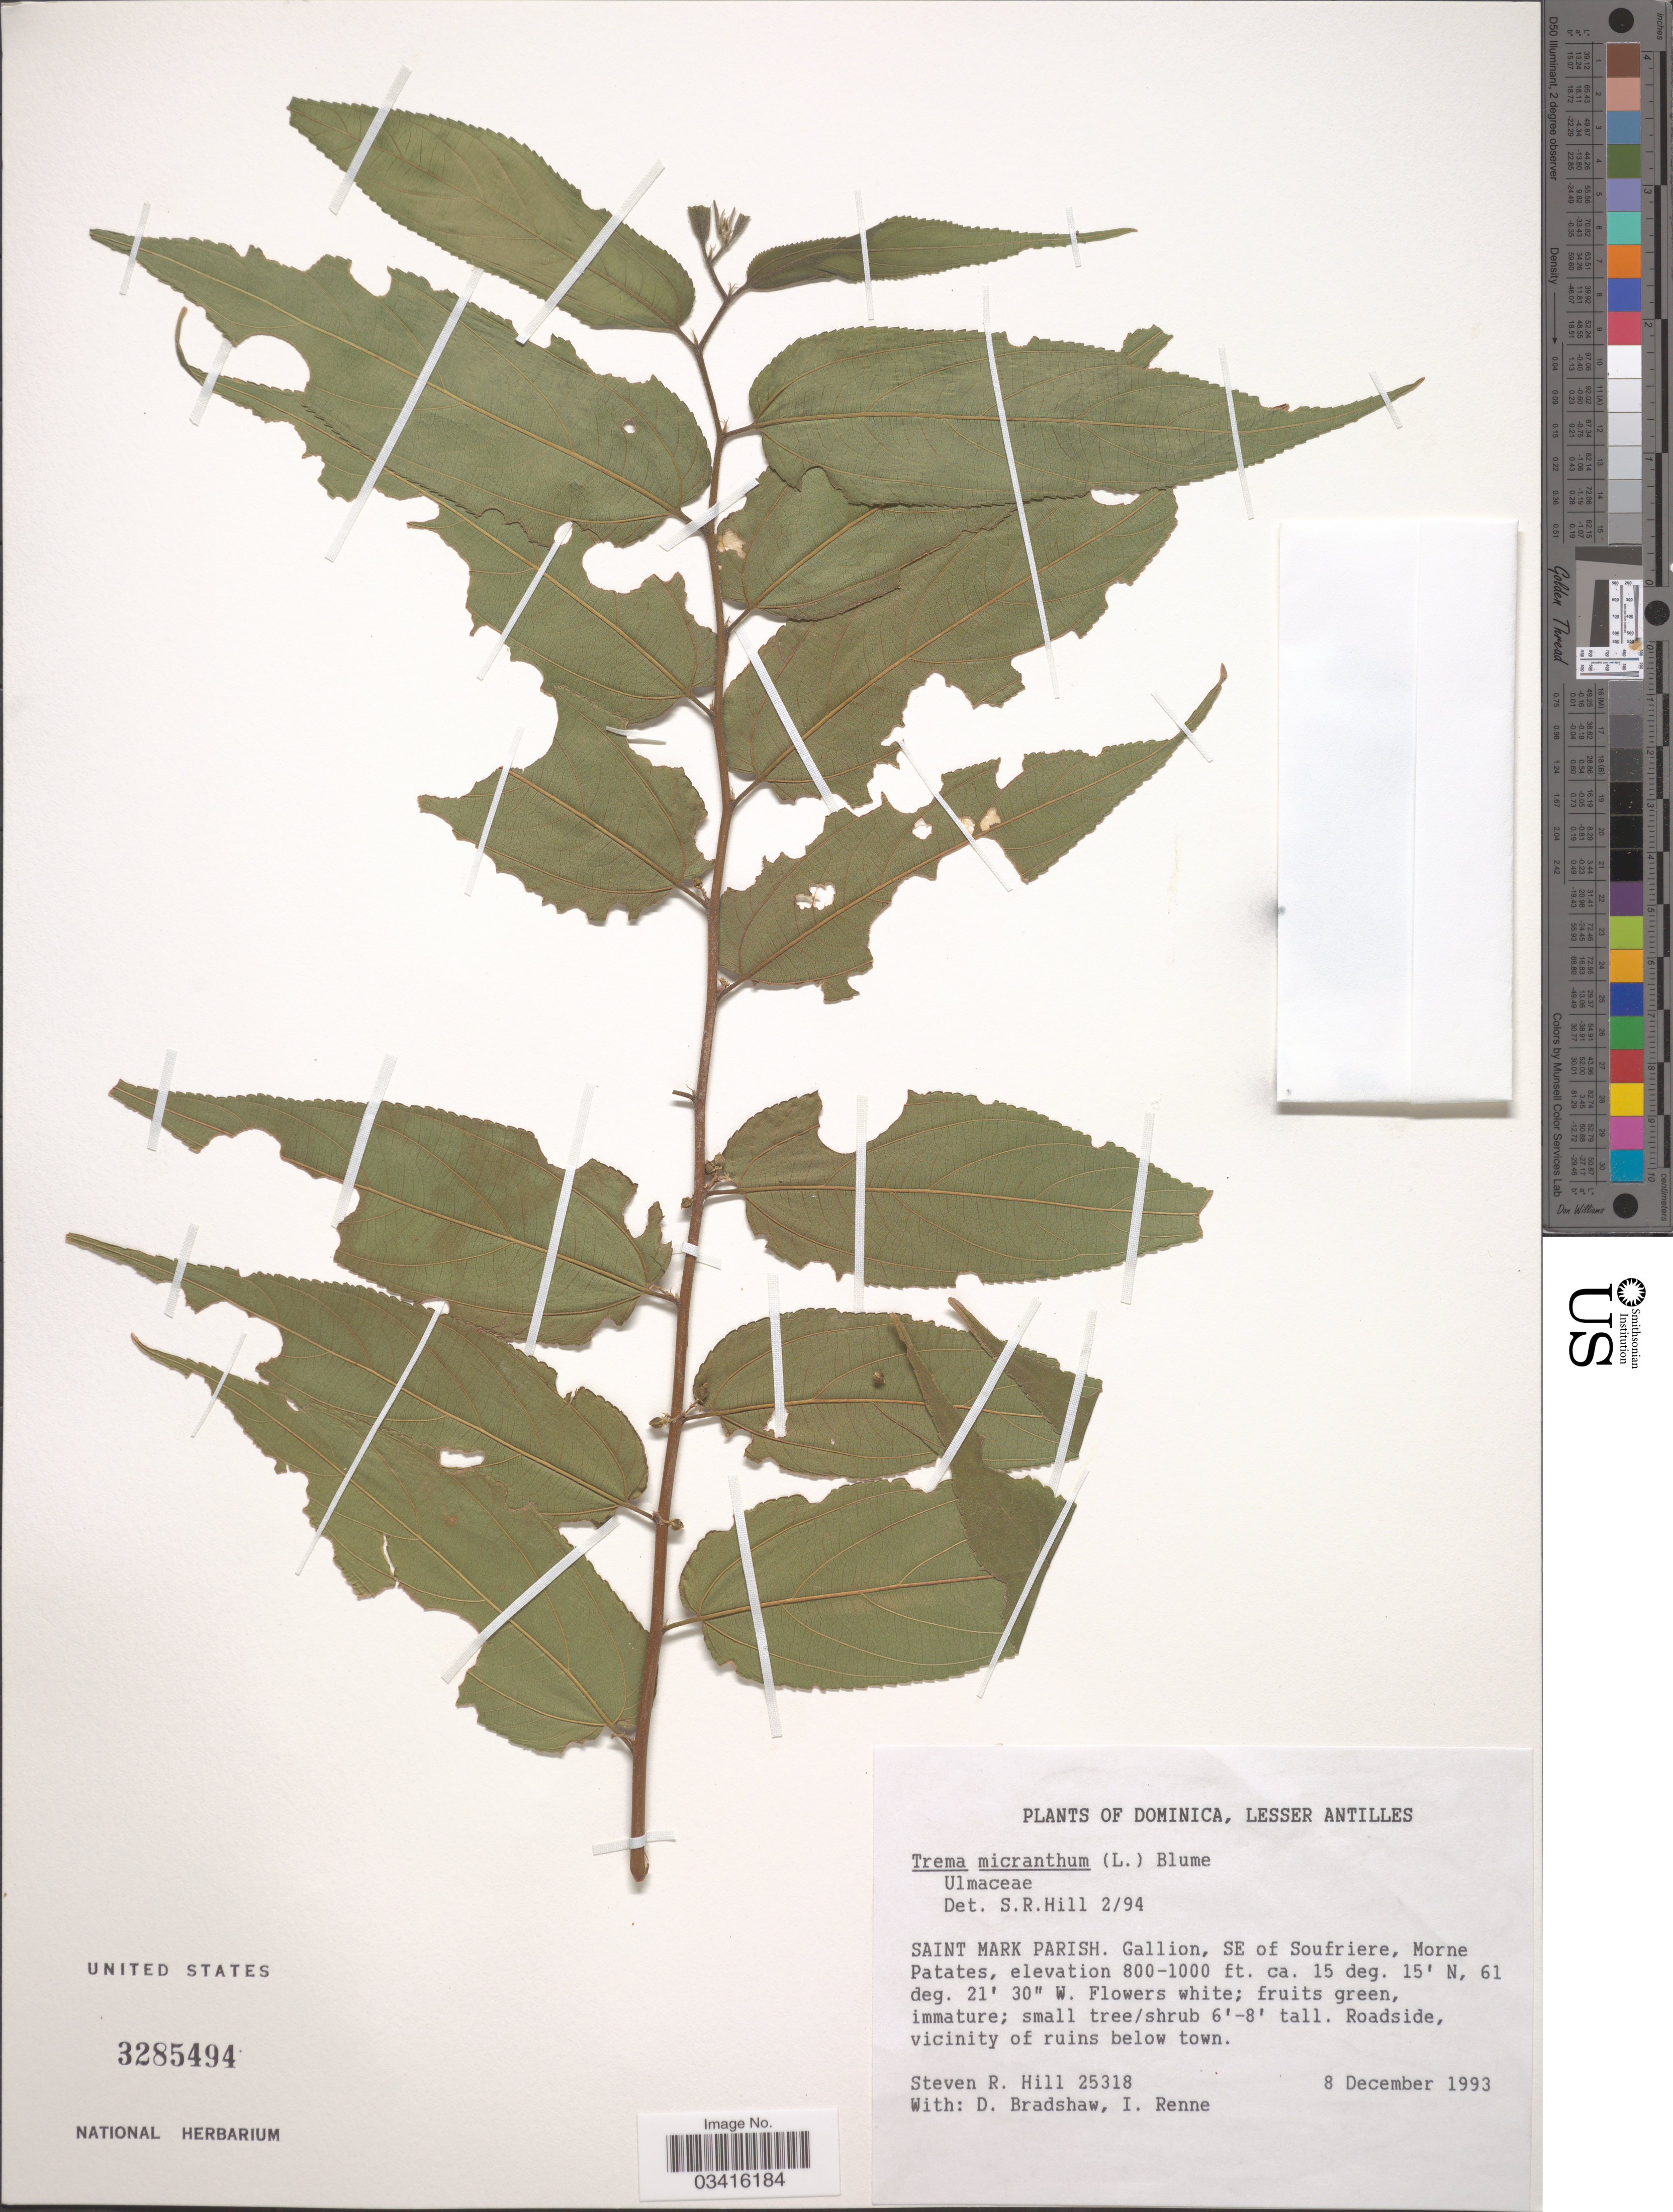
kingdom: Plantae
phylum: Tracheophyta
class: Magnoliopsida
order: Rosales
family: Cannabaceae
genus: Trema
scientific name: Trema micranthum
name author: (L.) Blume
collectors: S. R. Hill, D. Bradshaw & I. Renne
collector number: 25318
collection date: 1993-12-08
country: Dominica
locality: Saint Mark Parish. Gallion, SE of Soufriere, Morne Patates. Vicinity of ruins below town.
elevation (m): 244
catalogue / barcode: US 3285494